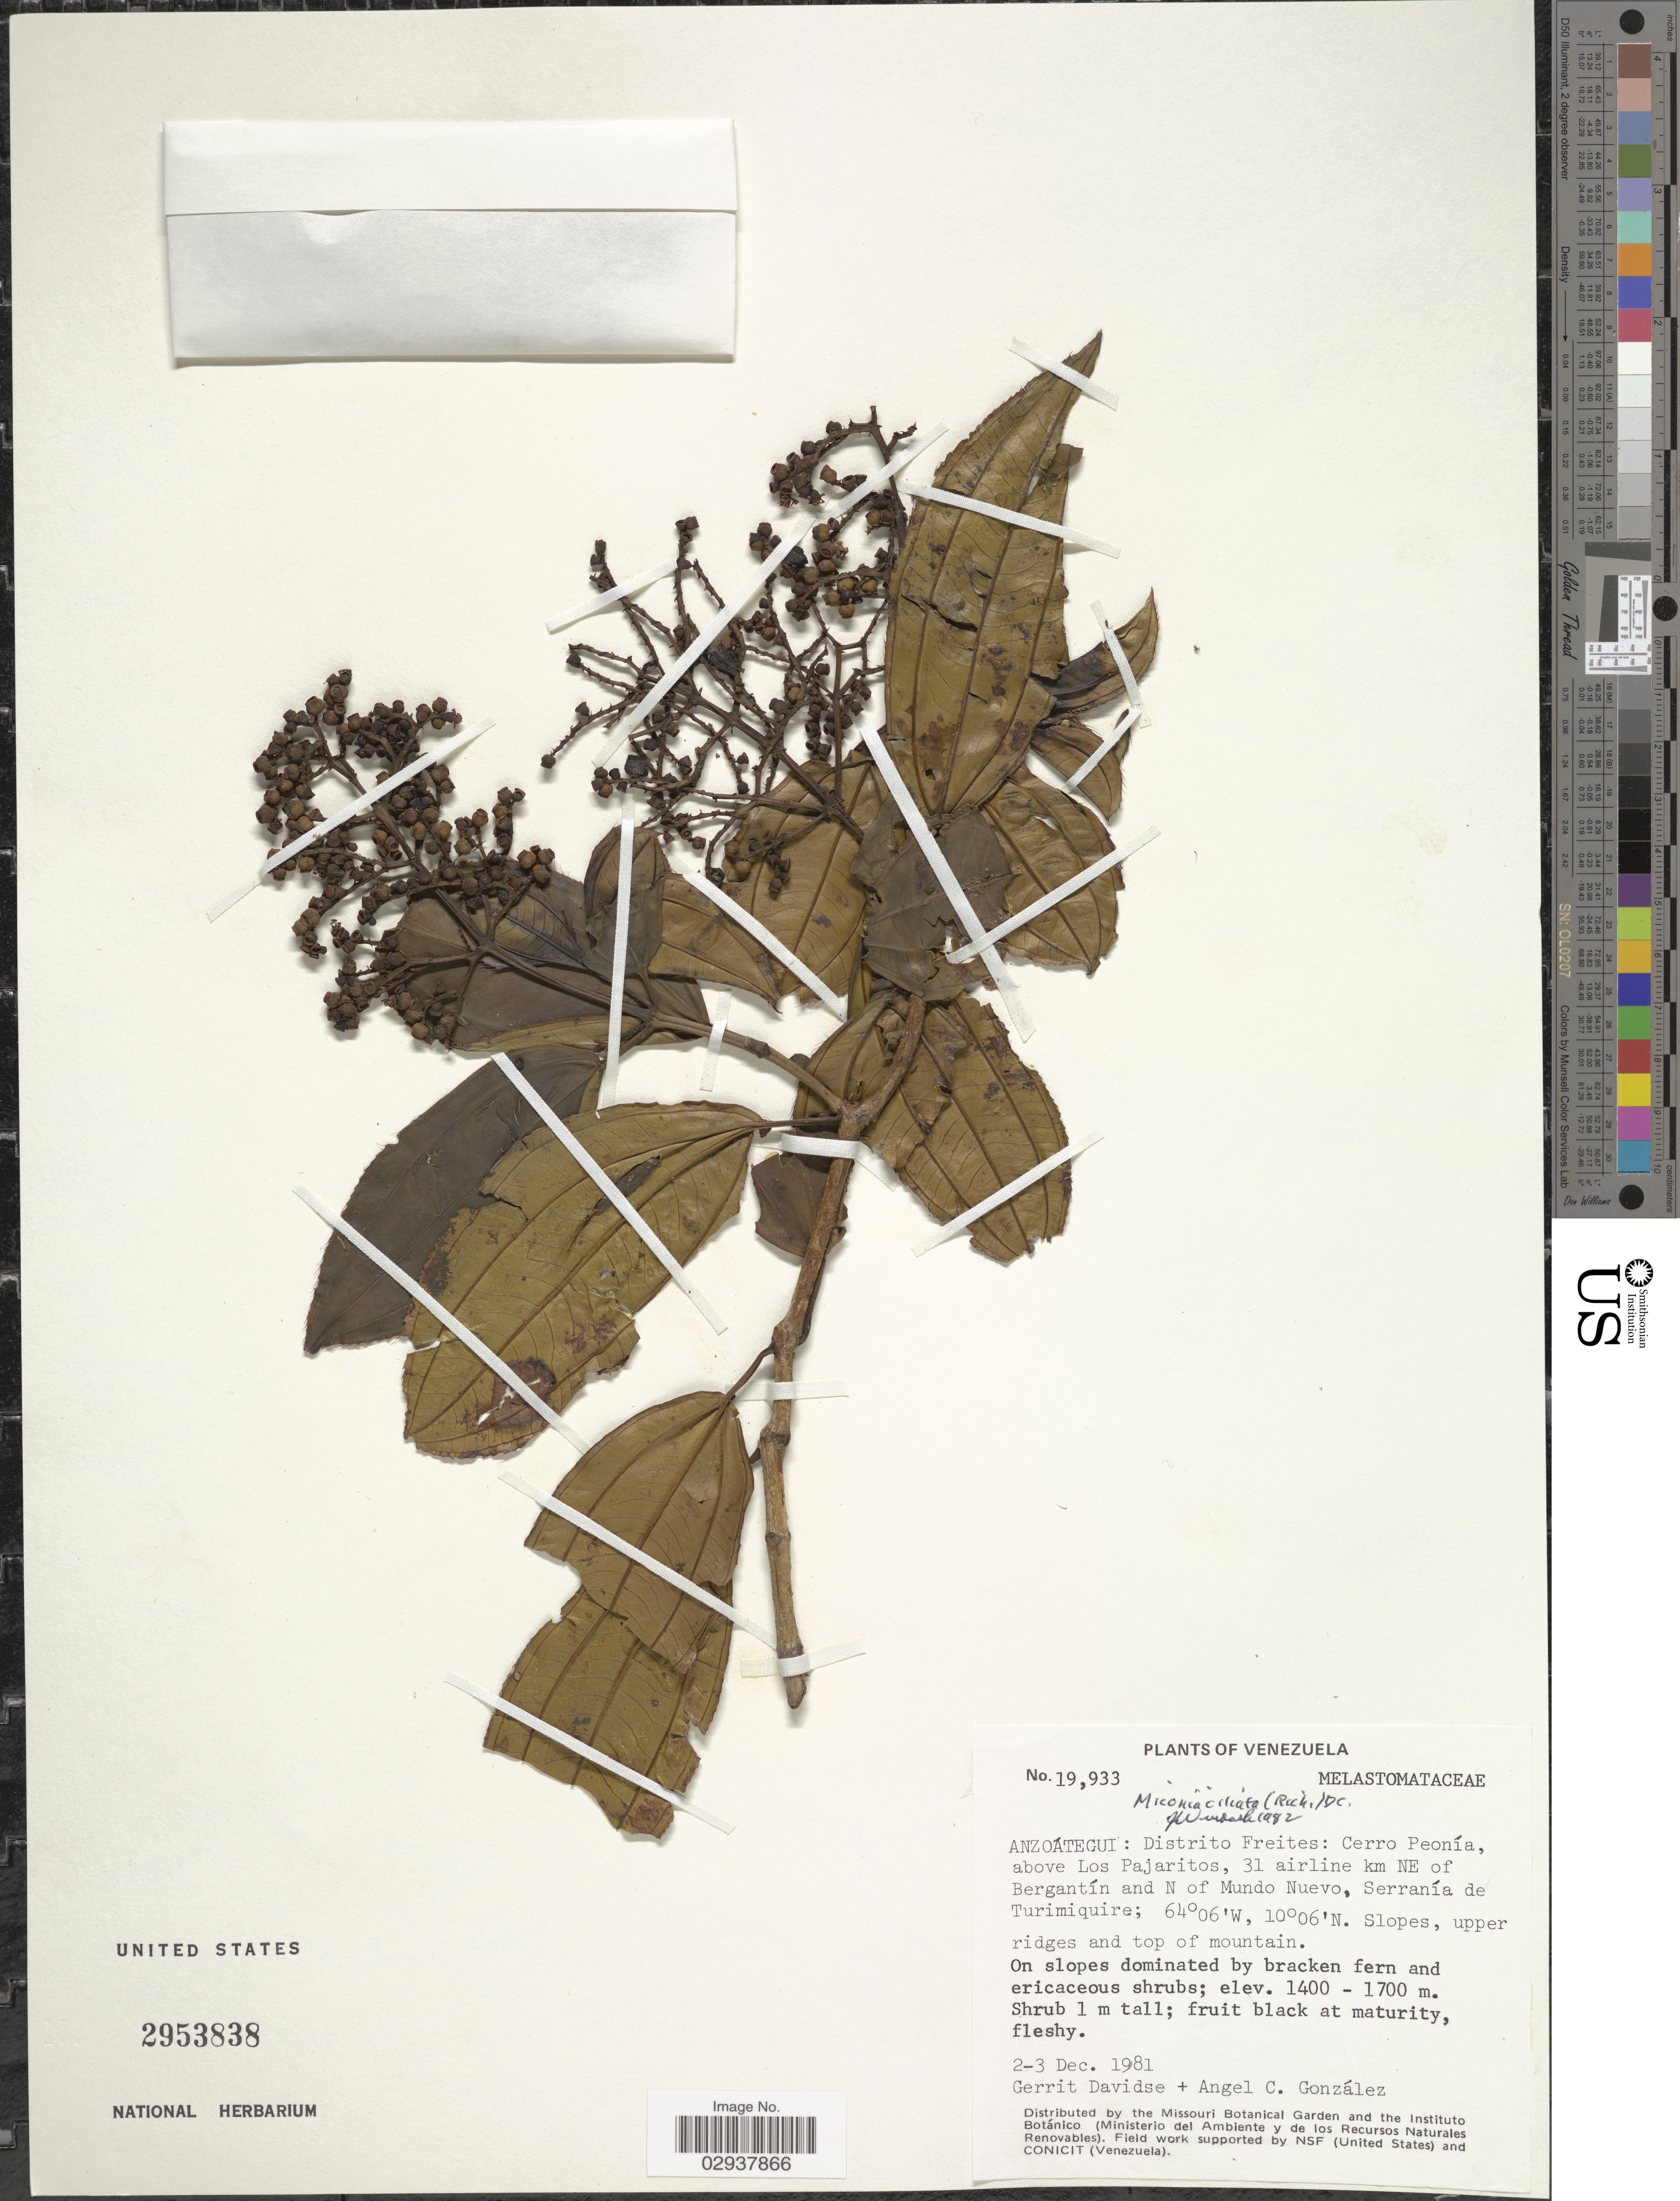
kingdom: Plantae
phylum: Tracheophyta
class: Magnoliopsida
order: Myrtales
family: Melastomataceae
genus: Miconia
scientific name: Miconia ciliata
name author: (Rich.) DC.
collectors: G. Davidse & A. C. González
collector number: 19933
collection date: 1981-12-02/1981-12-03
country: Venezuela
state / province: Anzoategui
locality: Distrito Freites: Cerro Peonía, above Los Pajaritos, 31 airline km NE of Bergantín and N of Mundo Nuevo, Serranía de Turimiquire.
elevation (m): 1400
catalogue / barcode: US 2953838